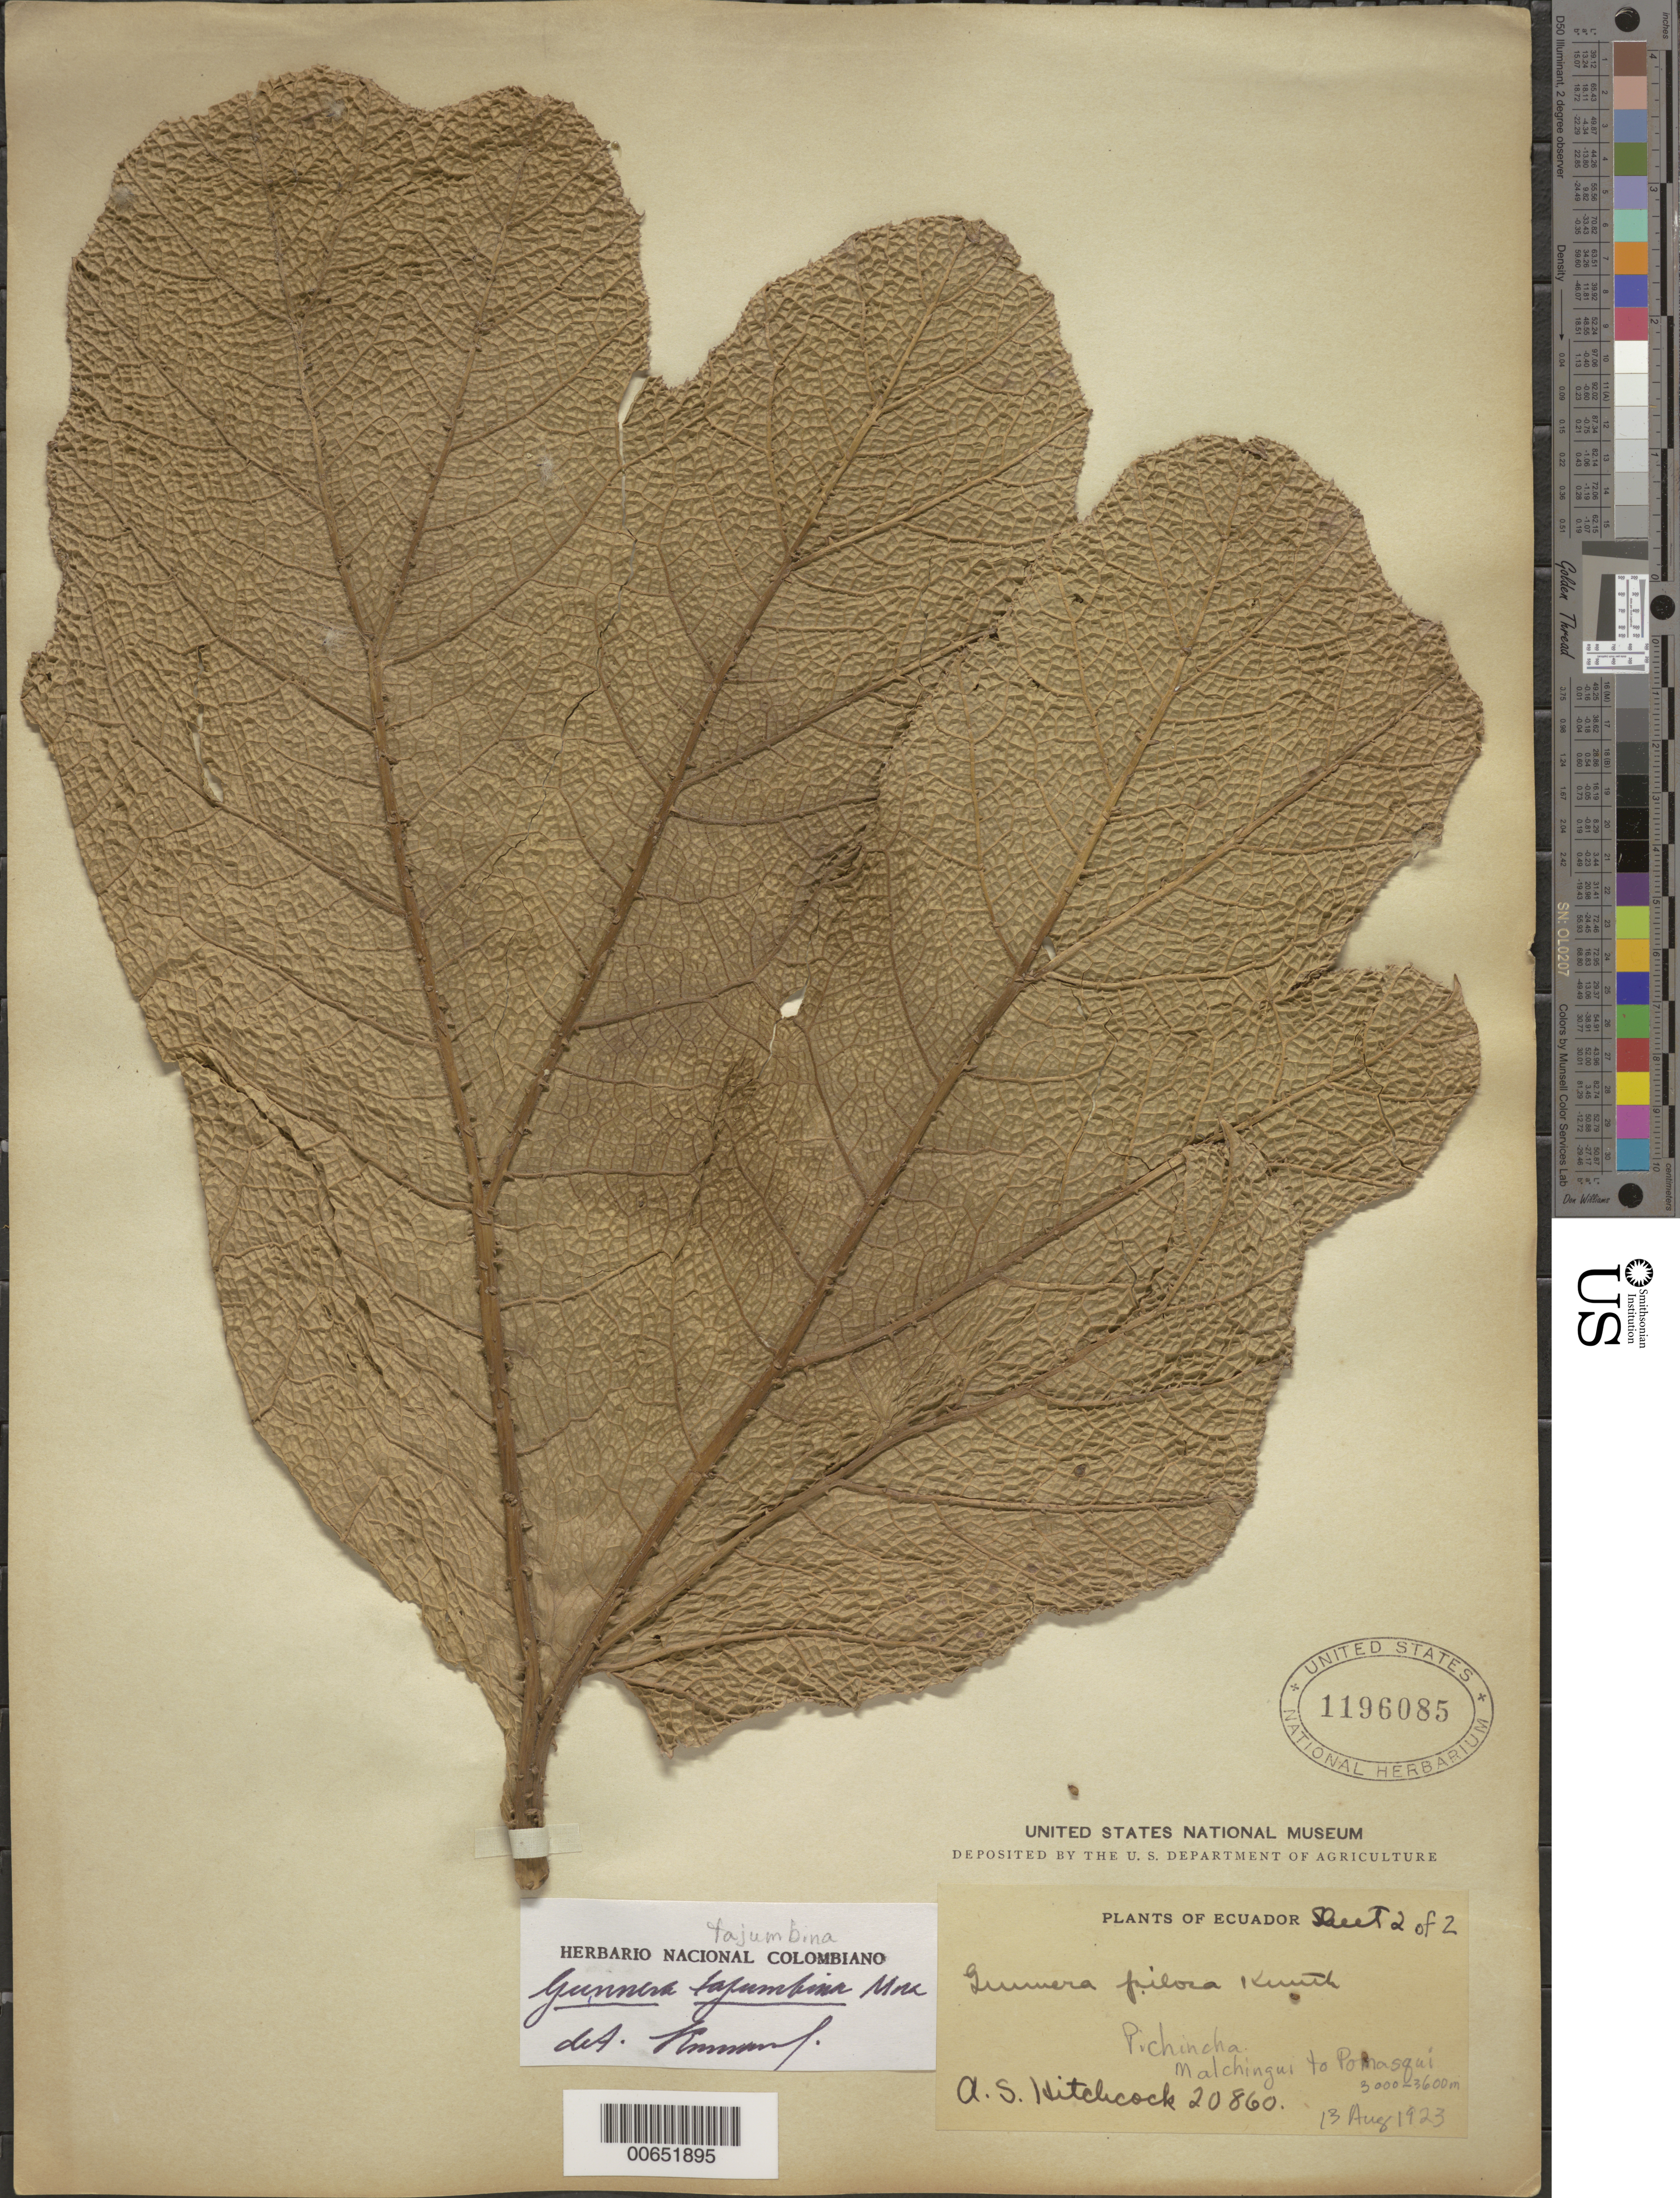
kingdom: Plantae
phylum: Tracheophyta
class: Magnoliopsida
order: Gunnerales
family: Gunneraceae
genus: Gunnera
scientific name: Gunnera tajumbina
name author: L.E. Mora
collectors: A. S. Hitchcock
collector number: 20860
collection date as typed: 13 Aug 1923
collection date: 1923-08-13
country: Ecuador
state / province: Pichincha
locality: Malchingui to Pomasqui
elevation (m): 3000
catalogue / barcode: US 1196085